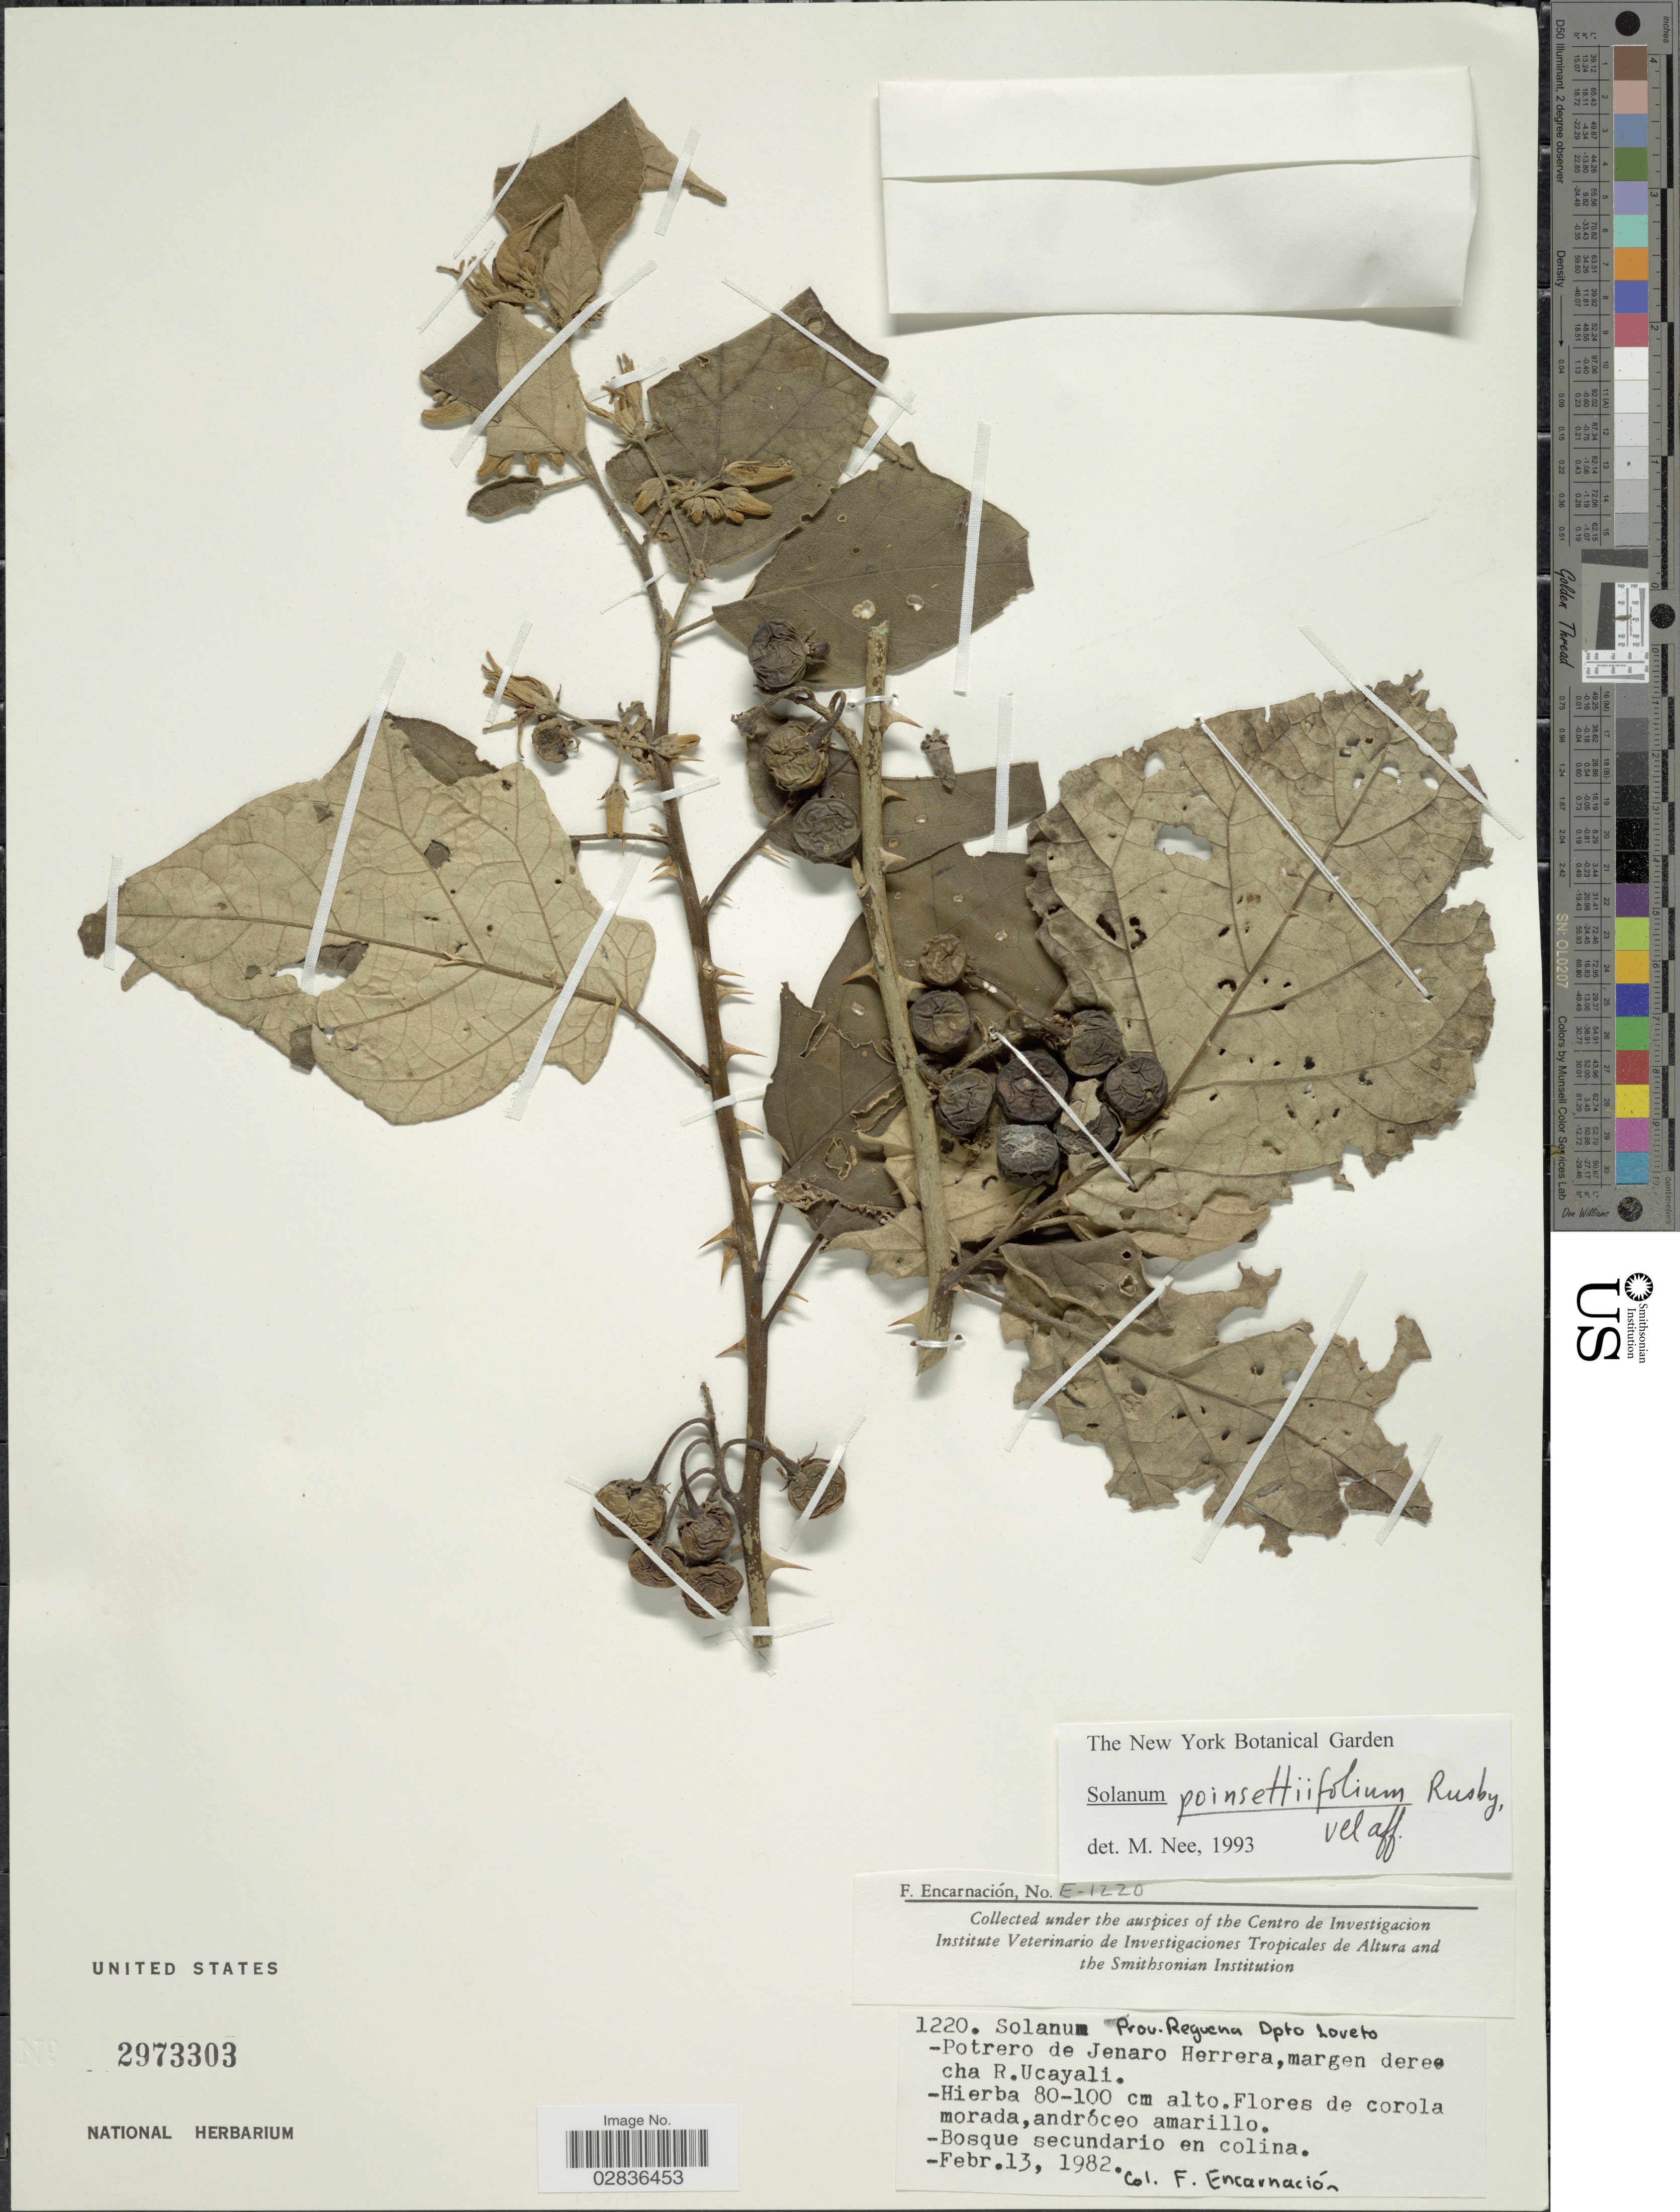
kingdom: Plantae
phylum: Tracheophyta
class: Magnoliopsida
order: Solanales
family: Solanaceae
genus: Solanum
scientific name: Solanum poinsettiifolium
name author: Rusby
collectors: F. Encarnación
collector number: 1220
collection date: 1982-02-13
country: Peru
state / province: Loreto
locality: Prov. Reguena. Dpto Loreto. Potrero de Jenaro Herrera, margen derecha R. Ucayali.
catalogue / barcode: US 2973303